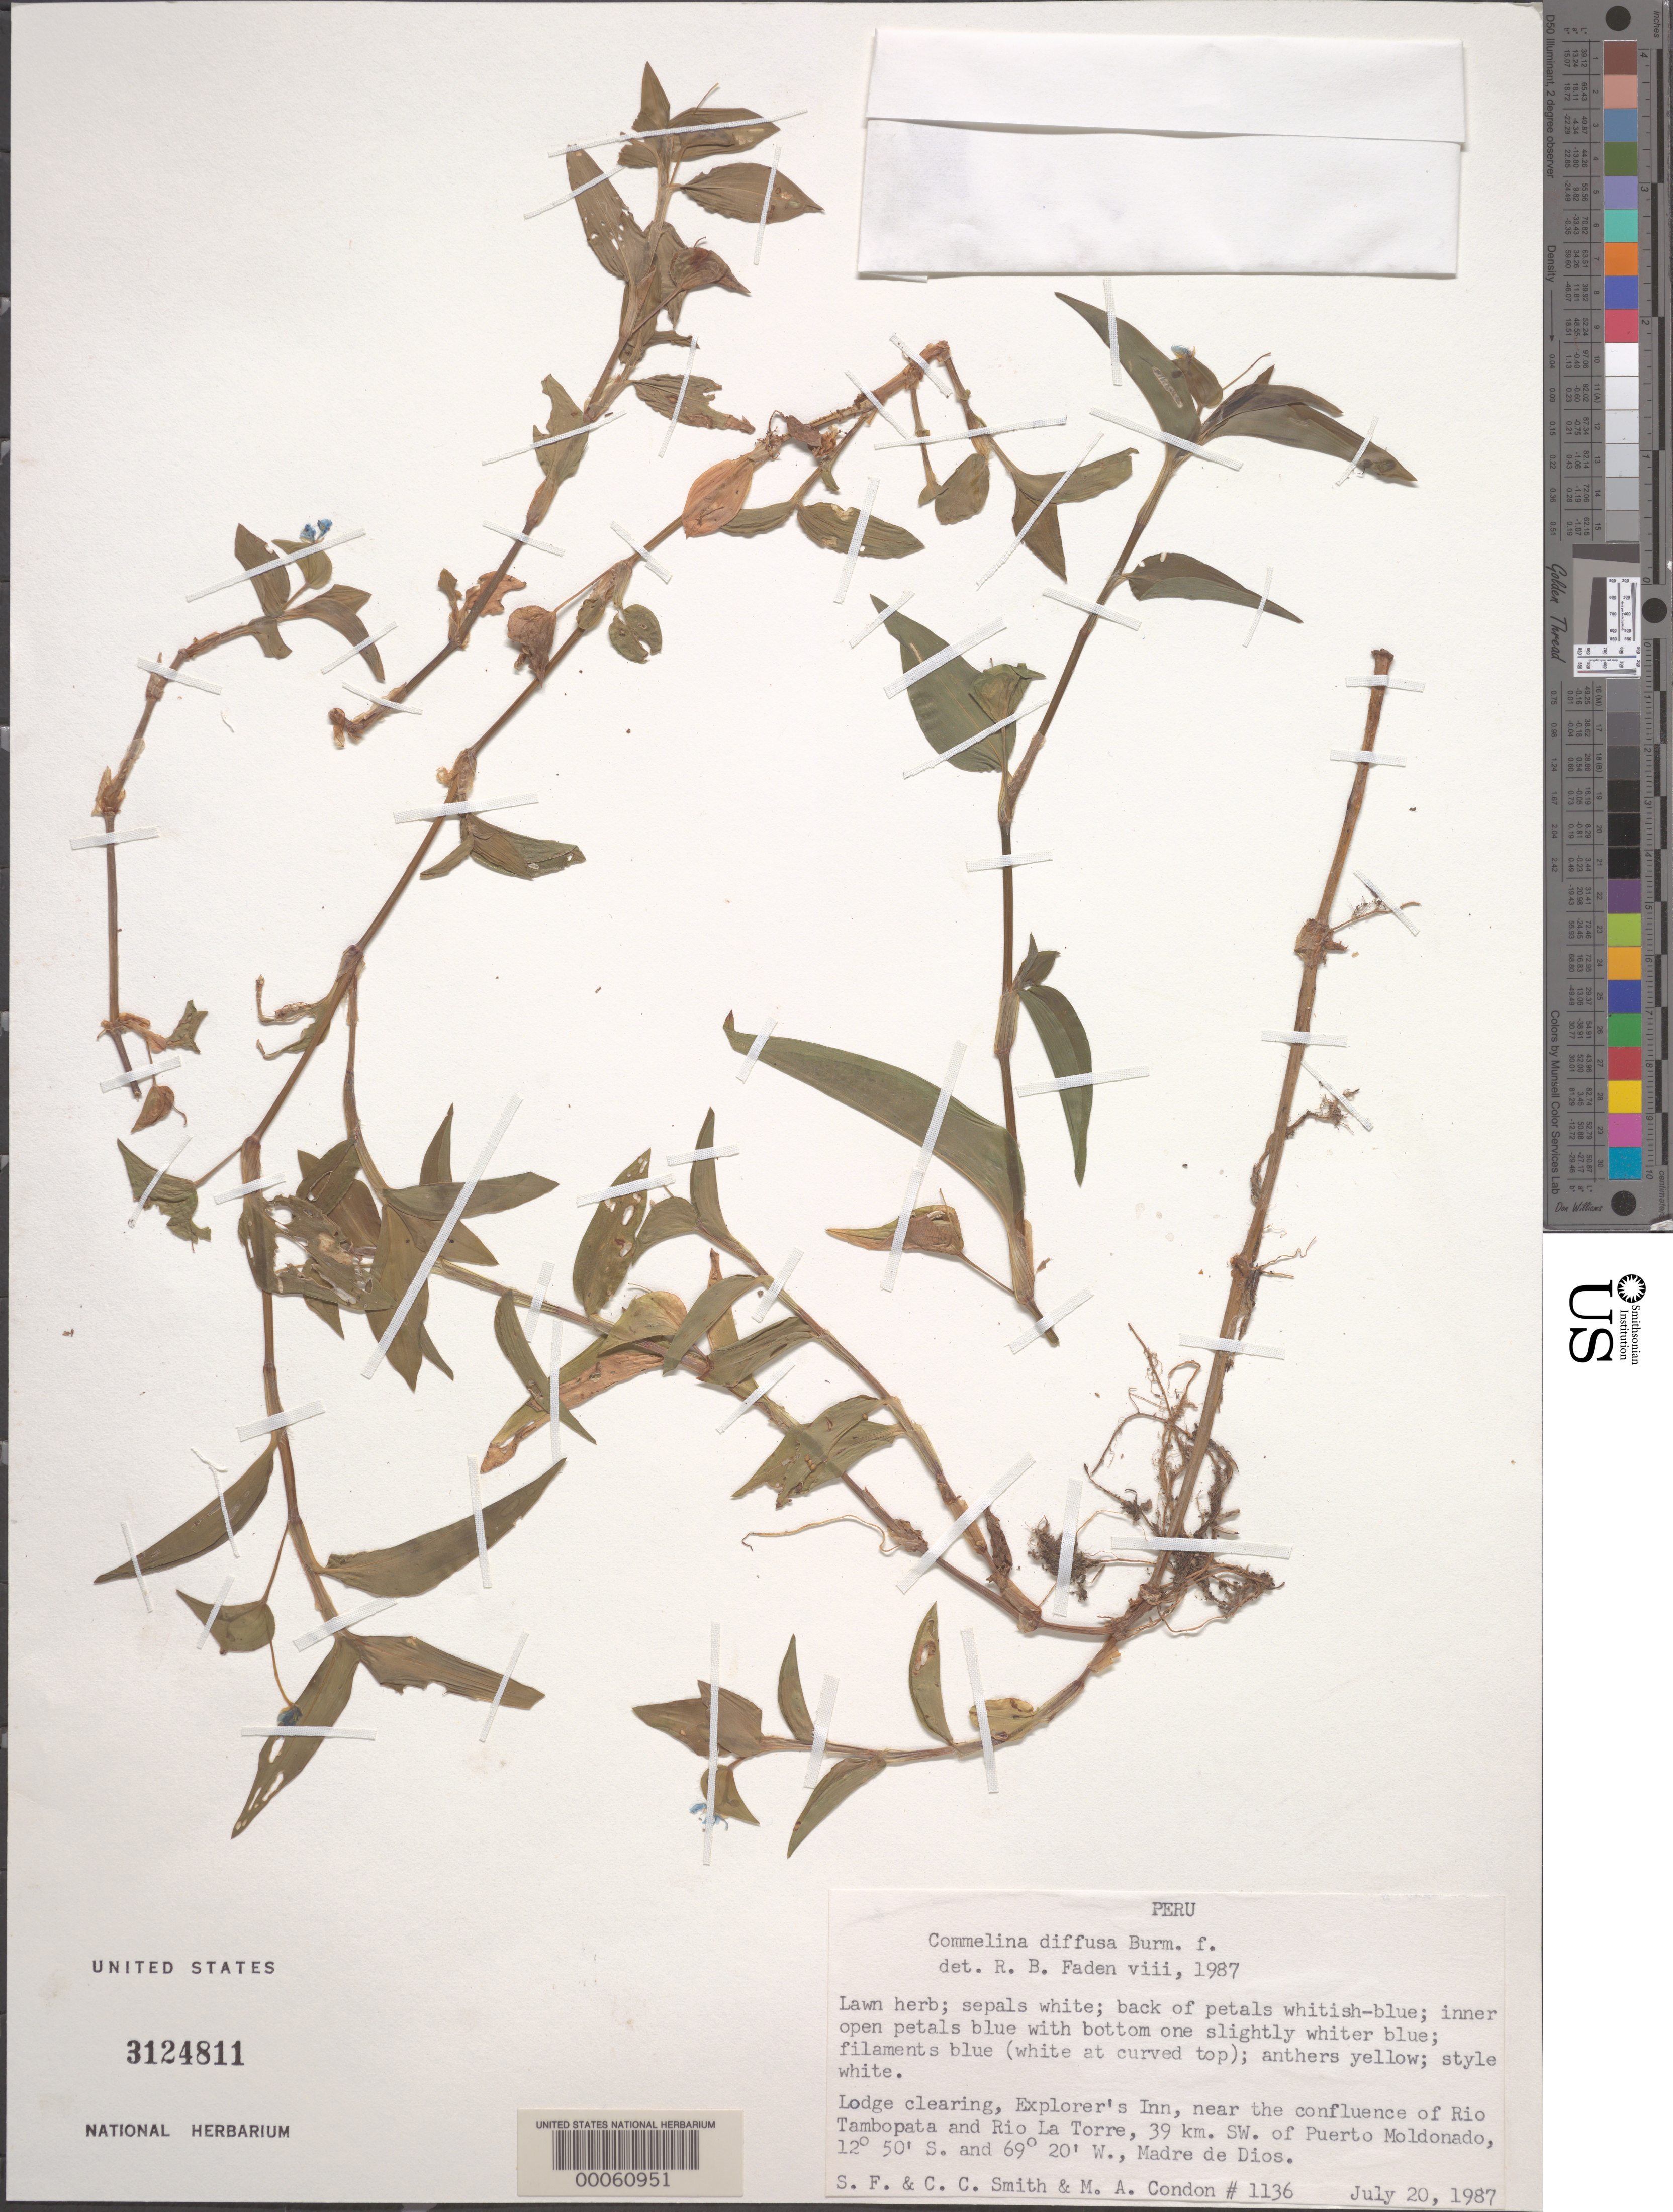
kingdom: Plantae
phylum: Tracheophyta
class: Liliopsida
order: Commelinales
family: Commelinaceae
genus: Commelina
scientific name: Commelina diffusa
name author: Burm. f.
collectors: S.F. Smith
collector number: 1136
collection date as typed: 20 Jul 1987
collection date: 1987-07-20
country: Peru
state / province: Madre de Dios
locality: Near confluence of rio tambopata and rio la torre, 39 km sw of puerto moldonado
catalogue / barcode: US 3124811